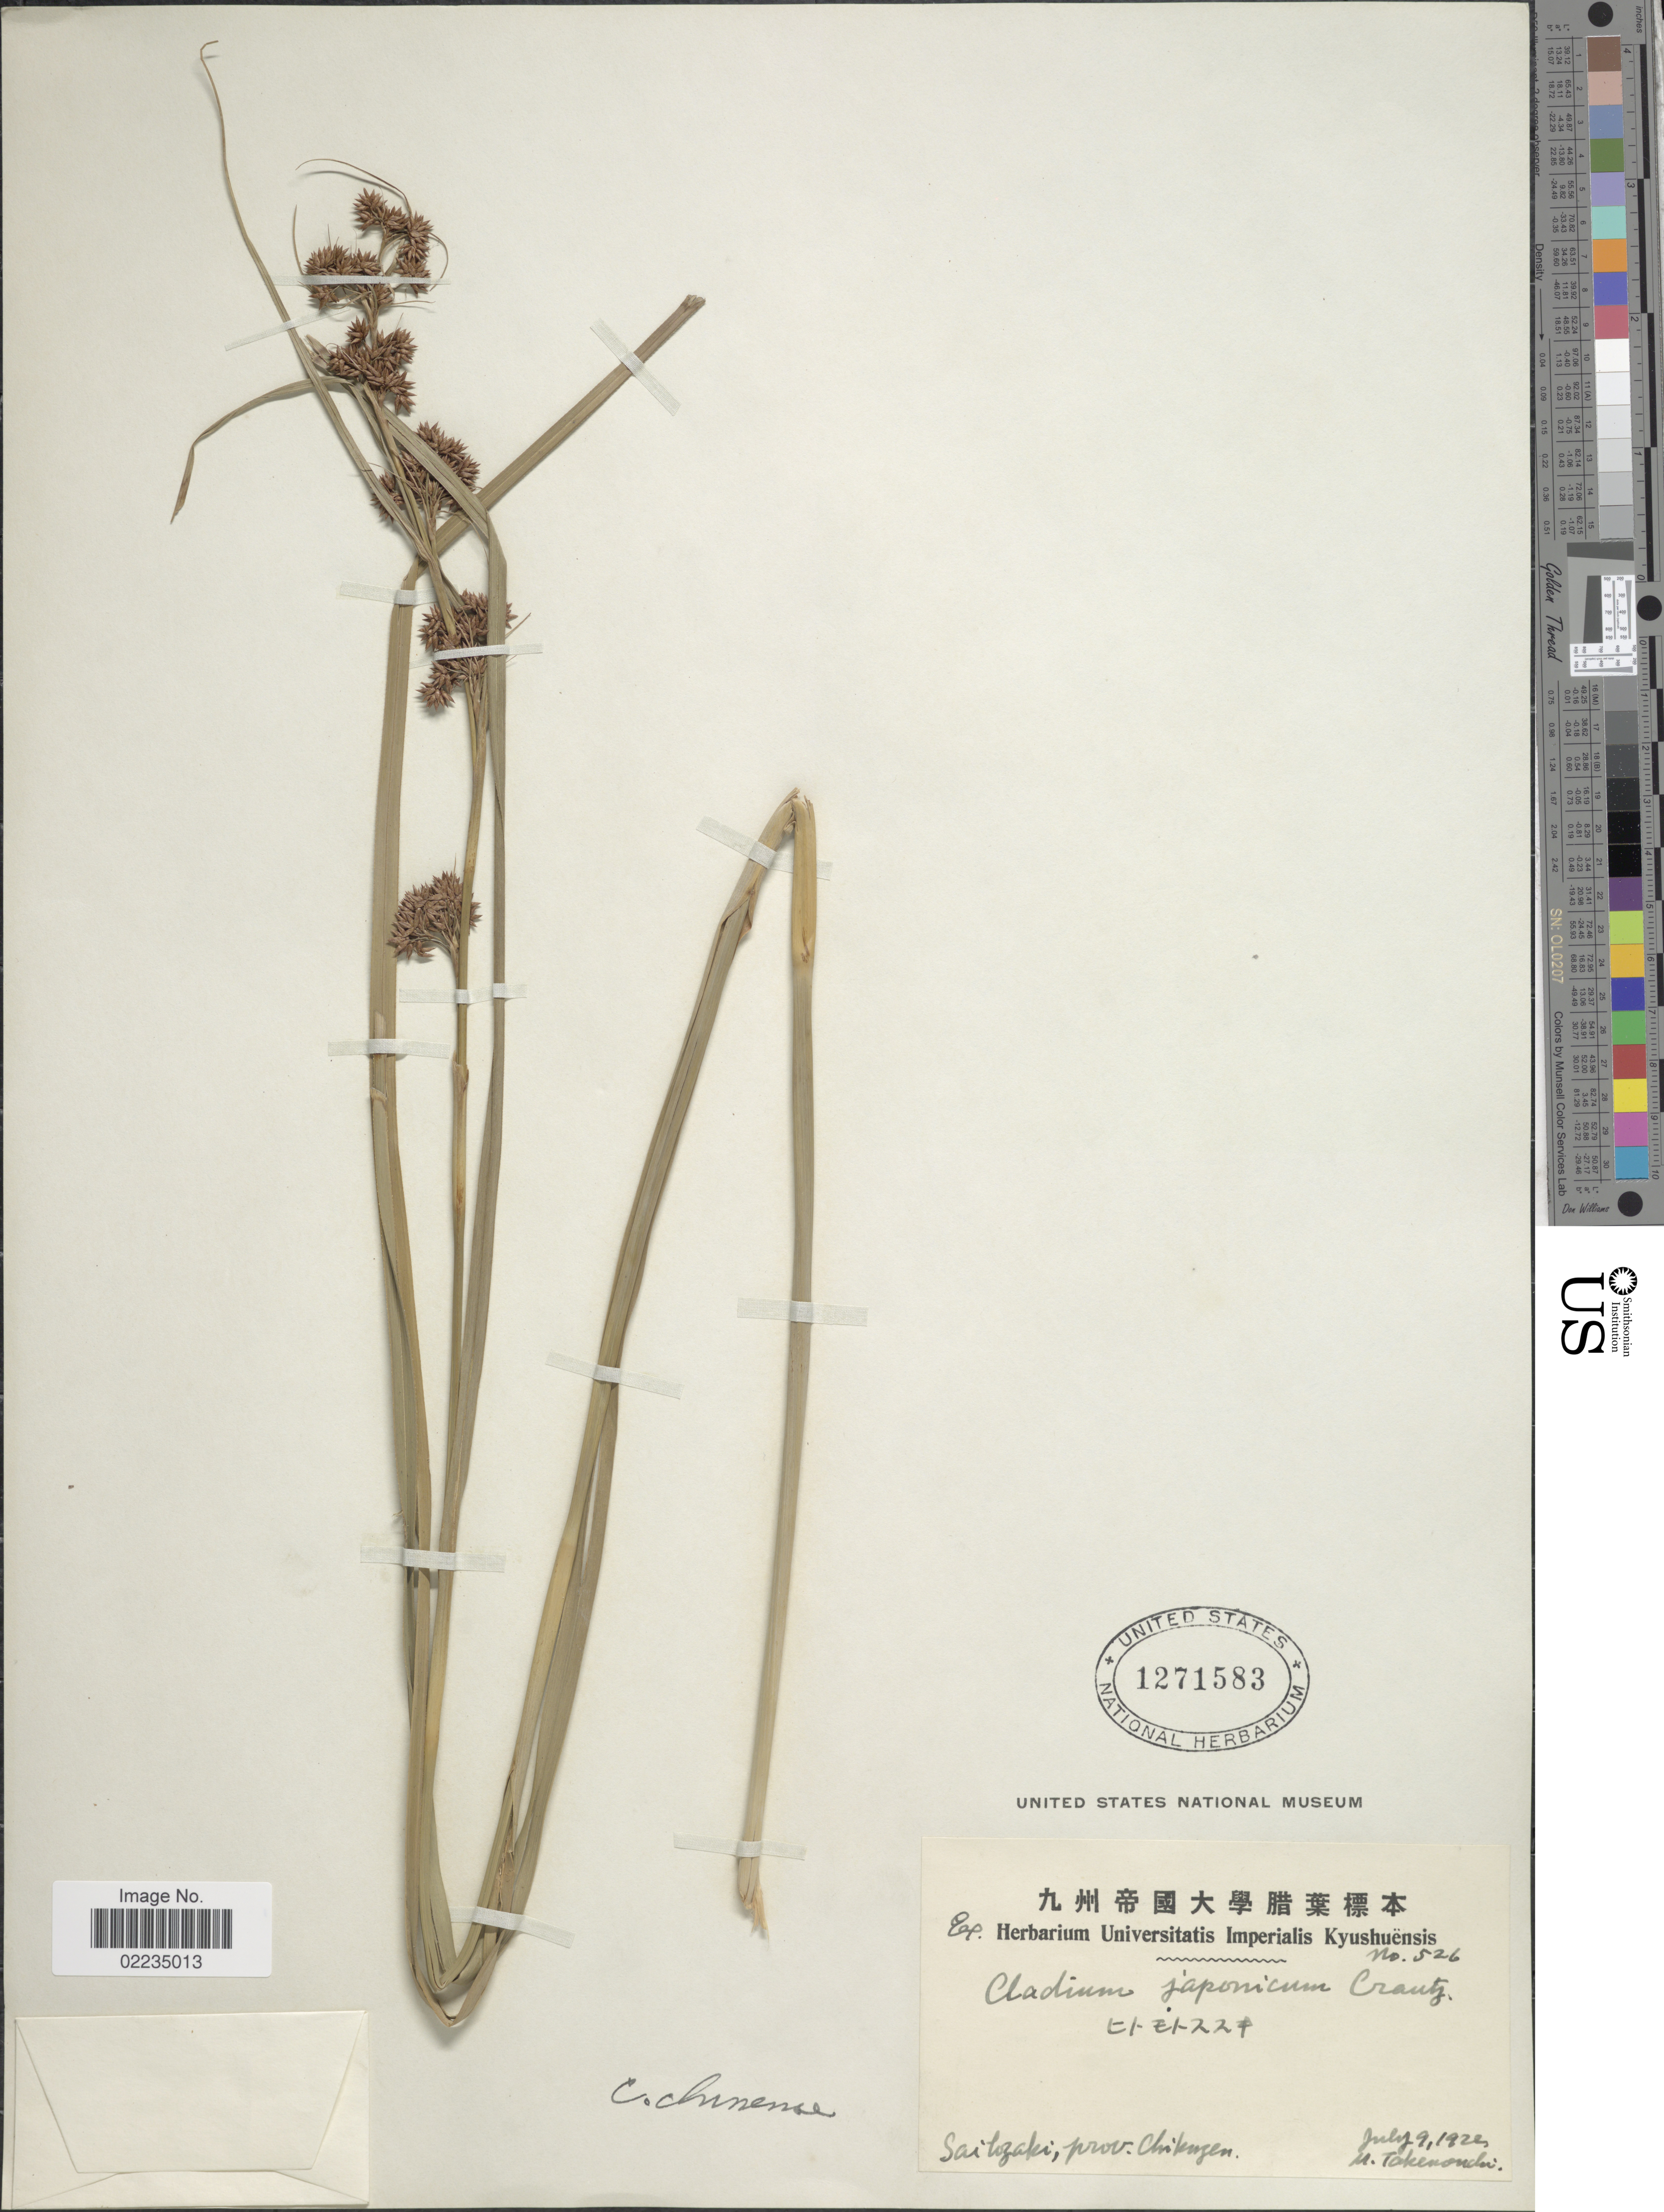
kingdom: Plantae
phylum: Tracheophyta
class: Liliopsida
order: Poales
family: Cyperaceae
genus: Cladium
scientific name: Cladium jamaicense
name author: Crantz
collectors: M. Takenonchi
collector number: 526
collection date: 1922-07-09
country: Japan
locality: Saitozaki, prov. Chikuzen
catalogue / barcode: US 1271583